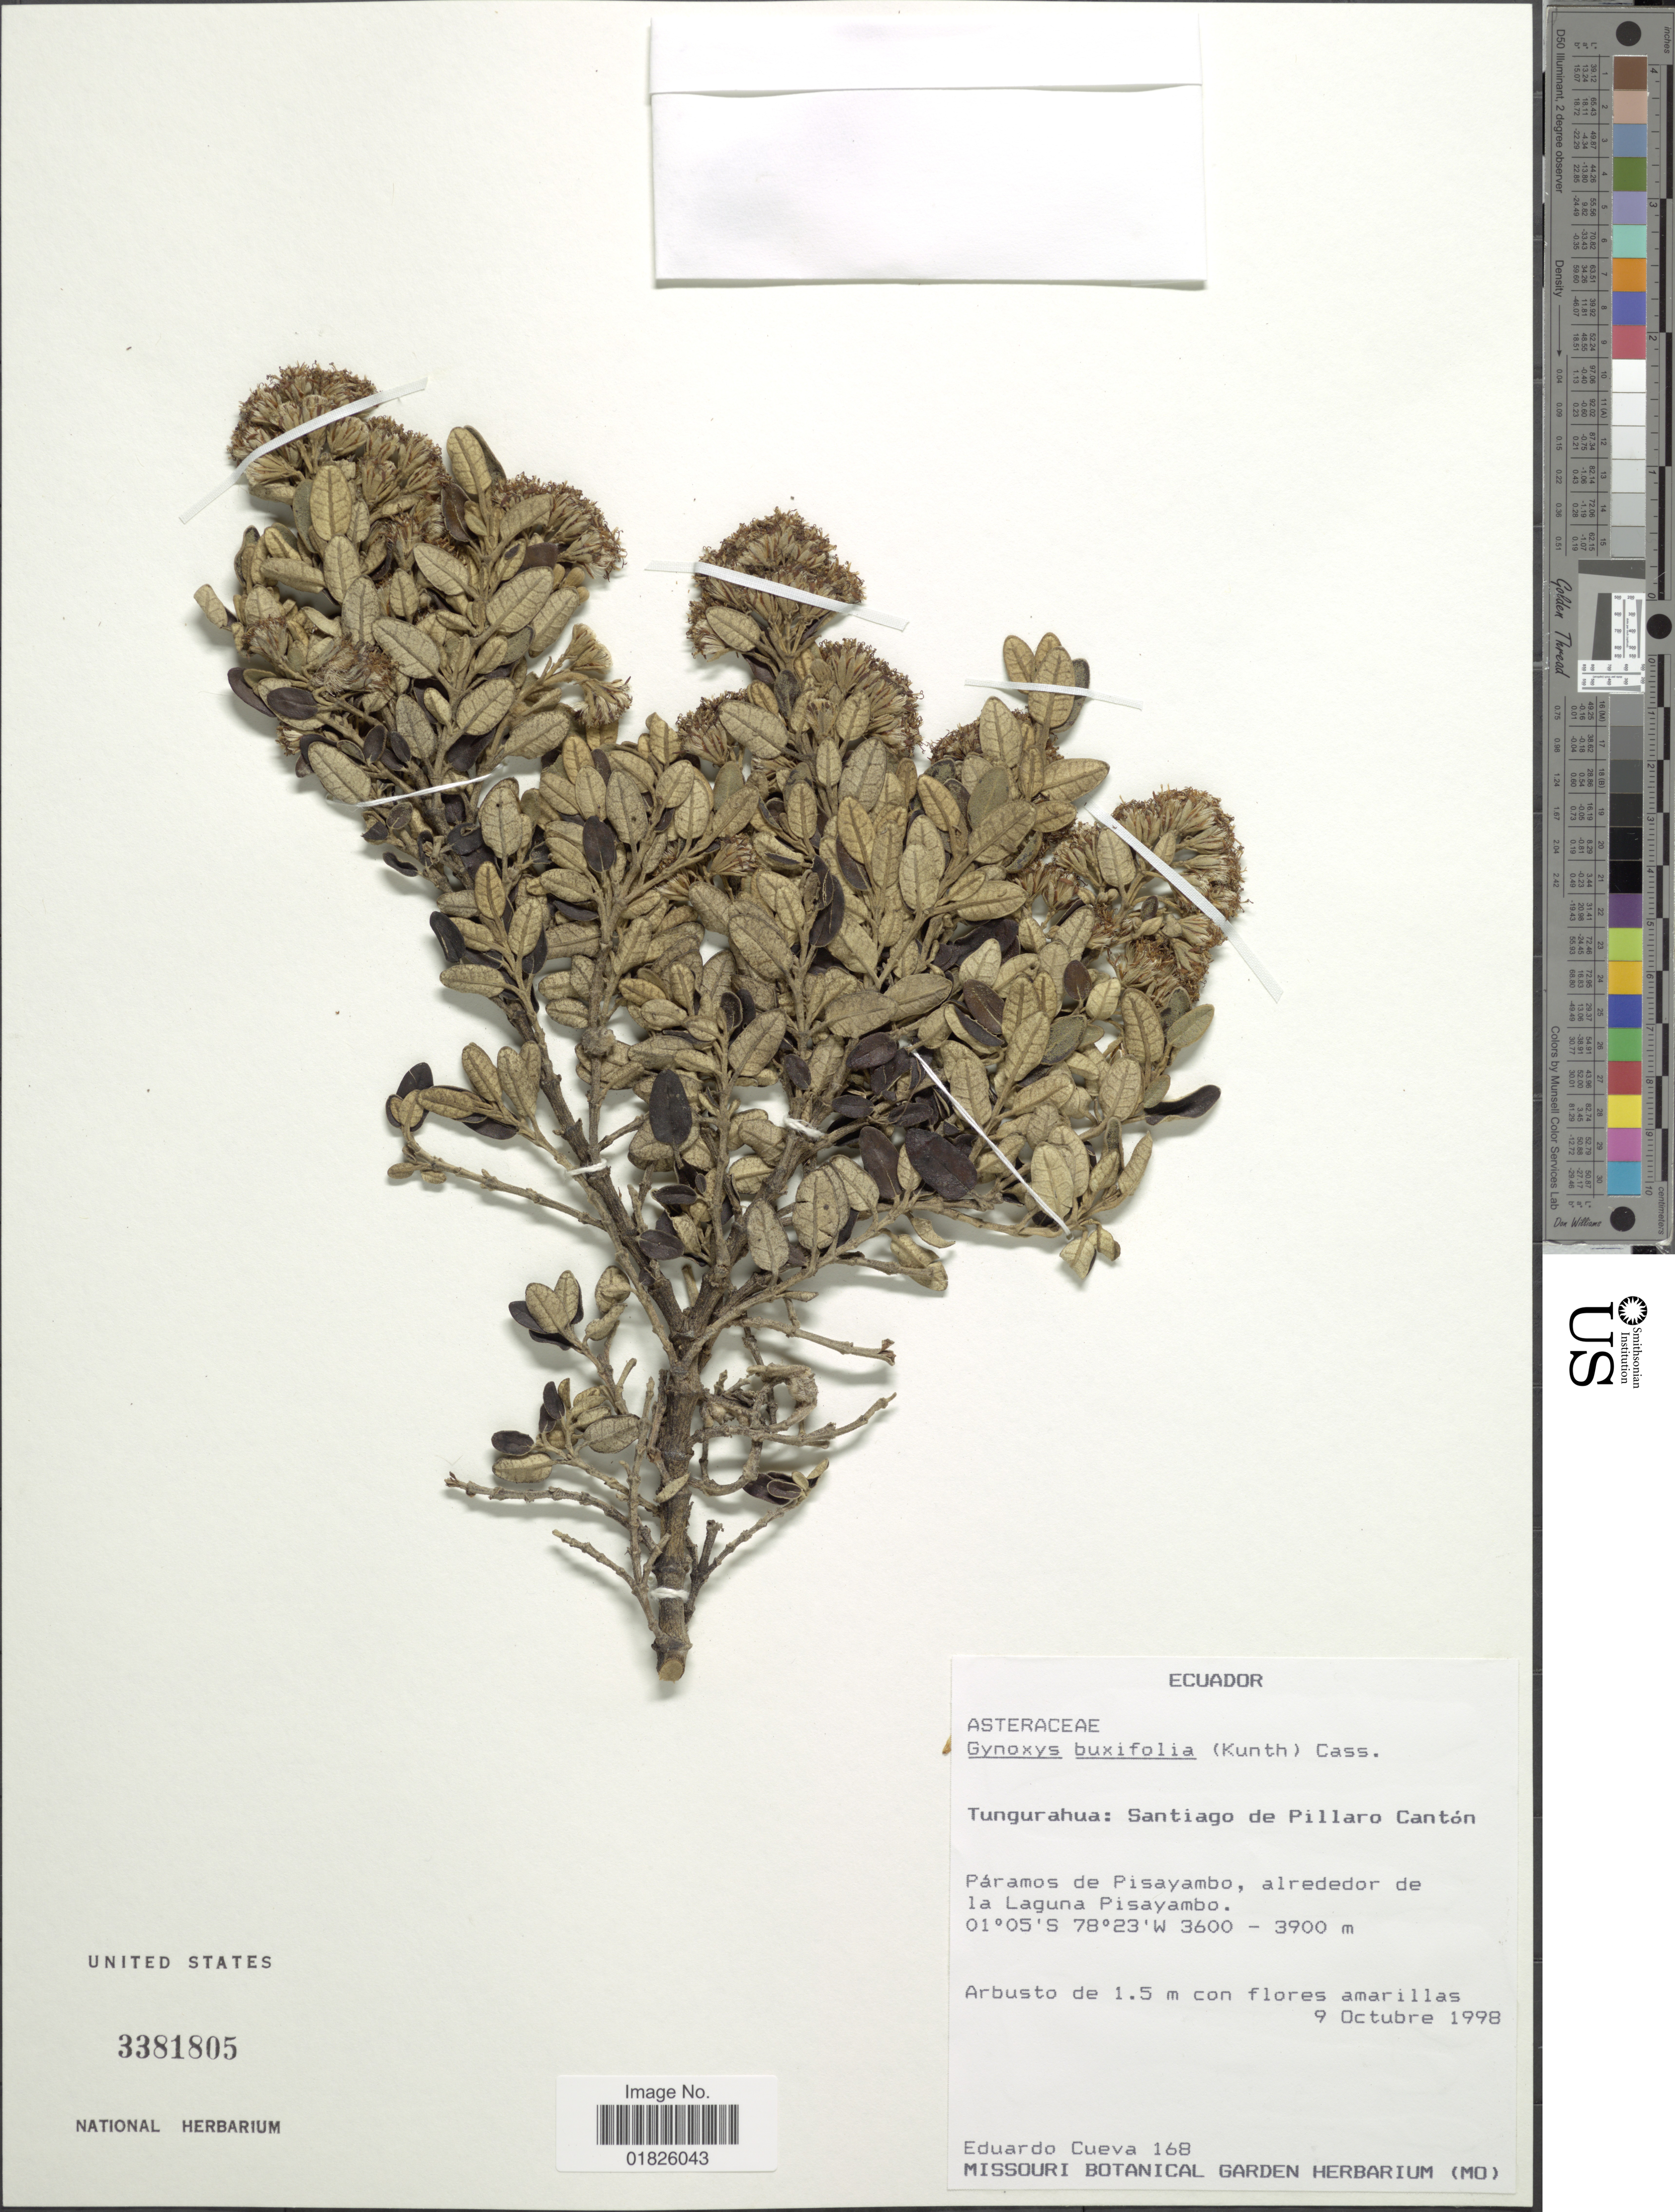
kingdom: Plantae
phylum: Tracheophyta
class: Magnoliopsida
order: Asterales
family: Asteraceae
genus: Gynoxys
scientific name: Gynoxys buxifolia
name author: (Kunth) Cass.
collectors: E. Cueva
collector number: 168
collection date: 1998-10-09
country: Ecuador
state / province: Tungurahua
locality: Santiago de Pillaro canton. paramos de Pisayambo, alrededor de la Laguna Pisayambo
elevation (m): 3600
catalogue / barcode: US 3381805